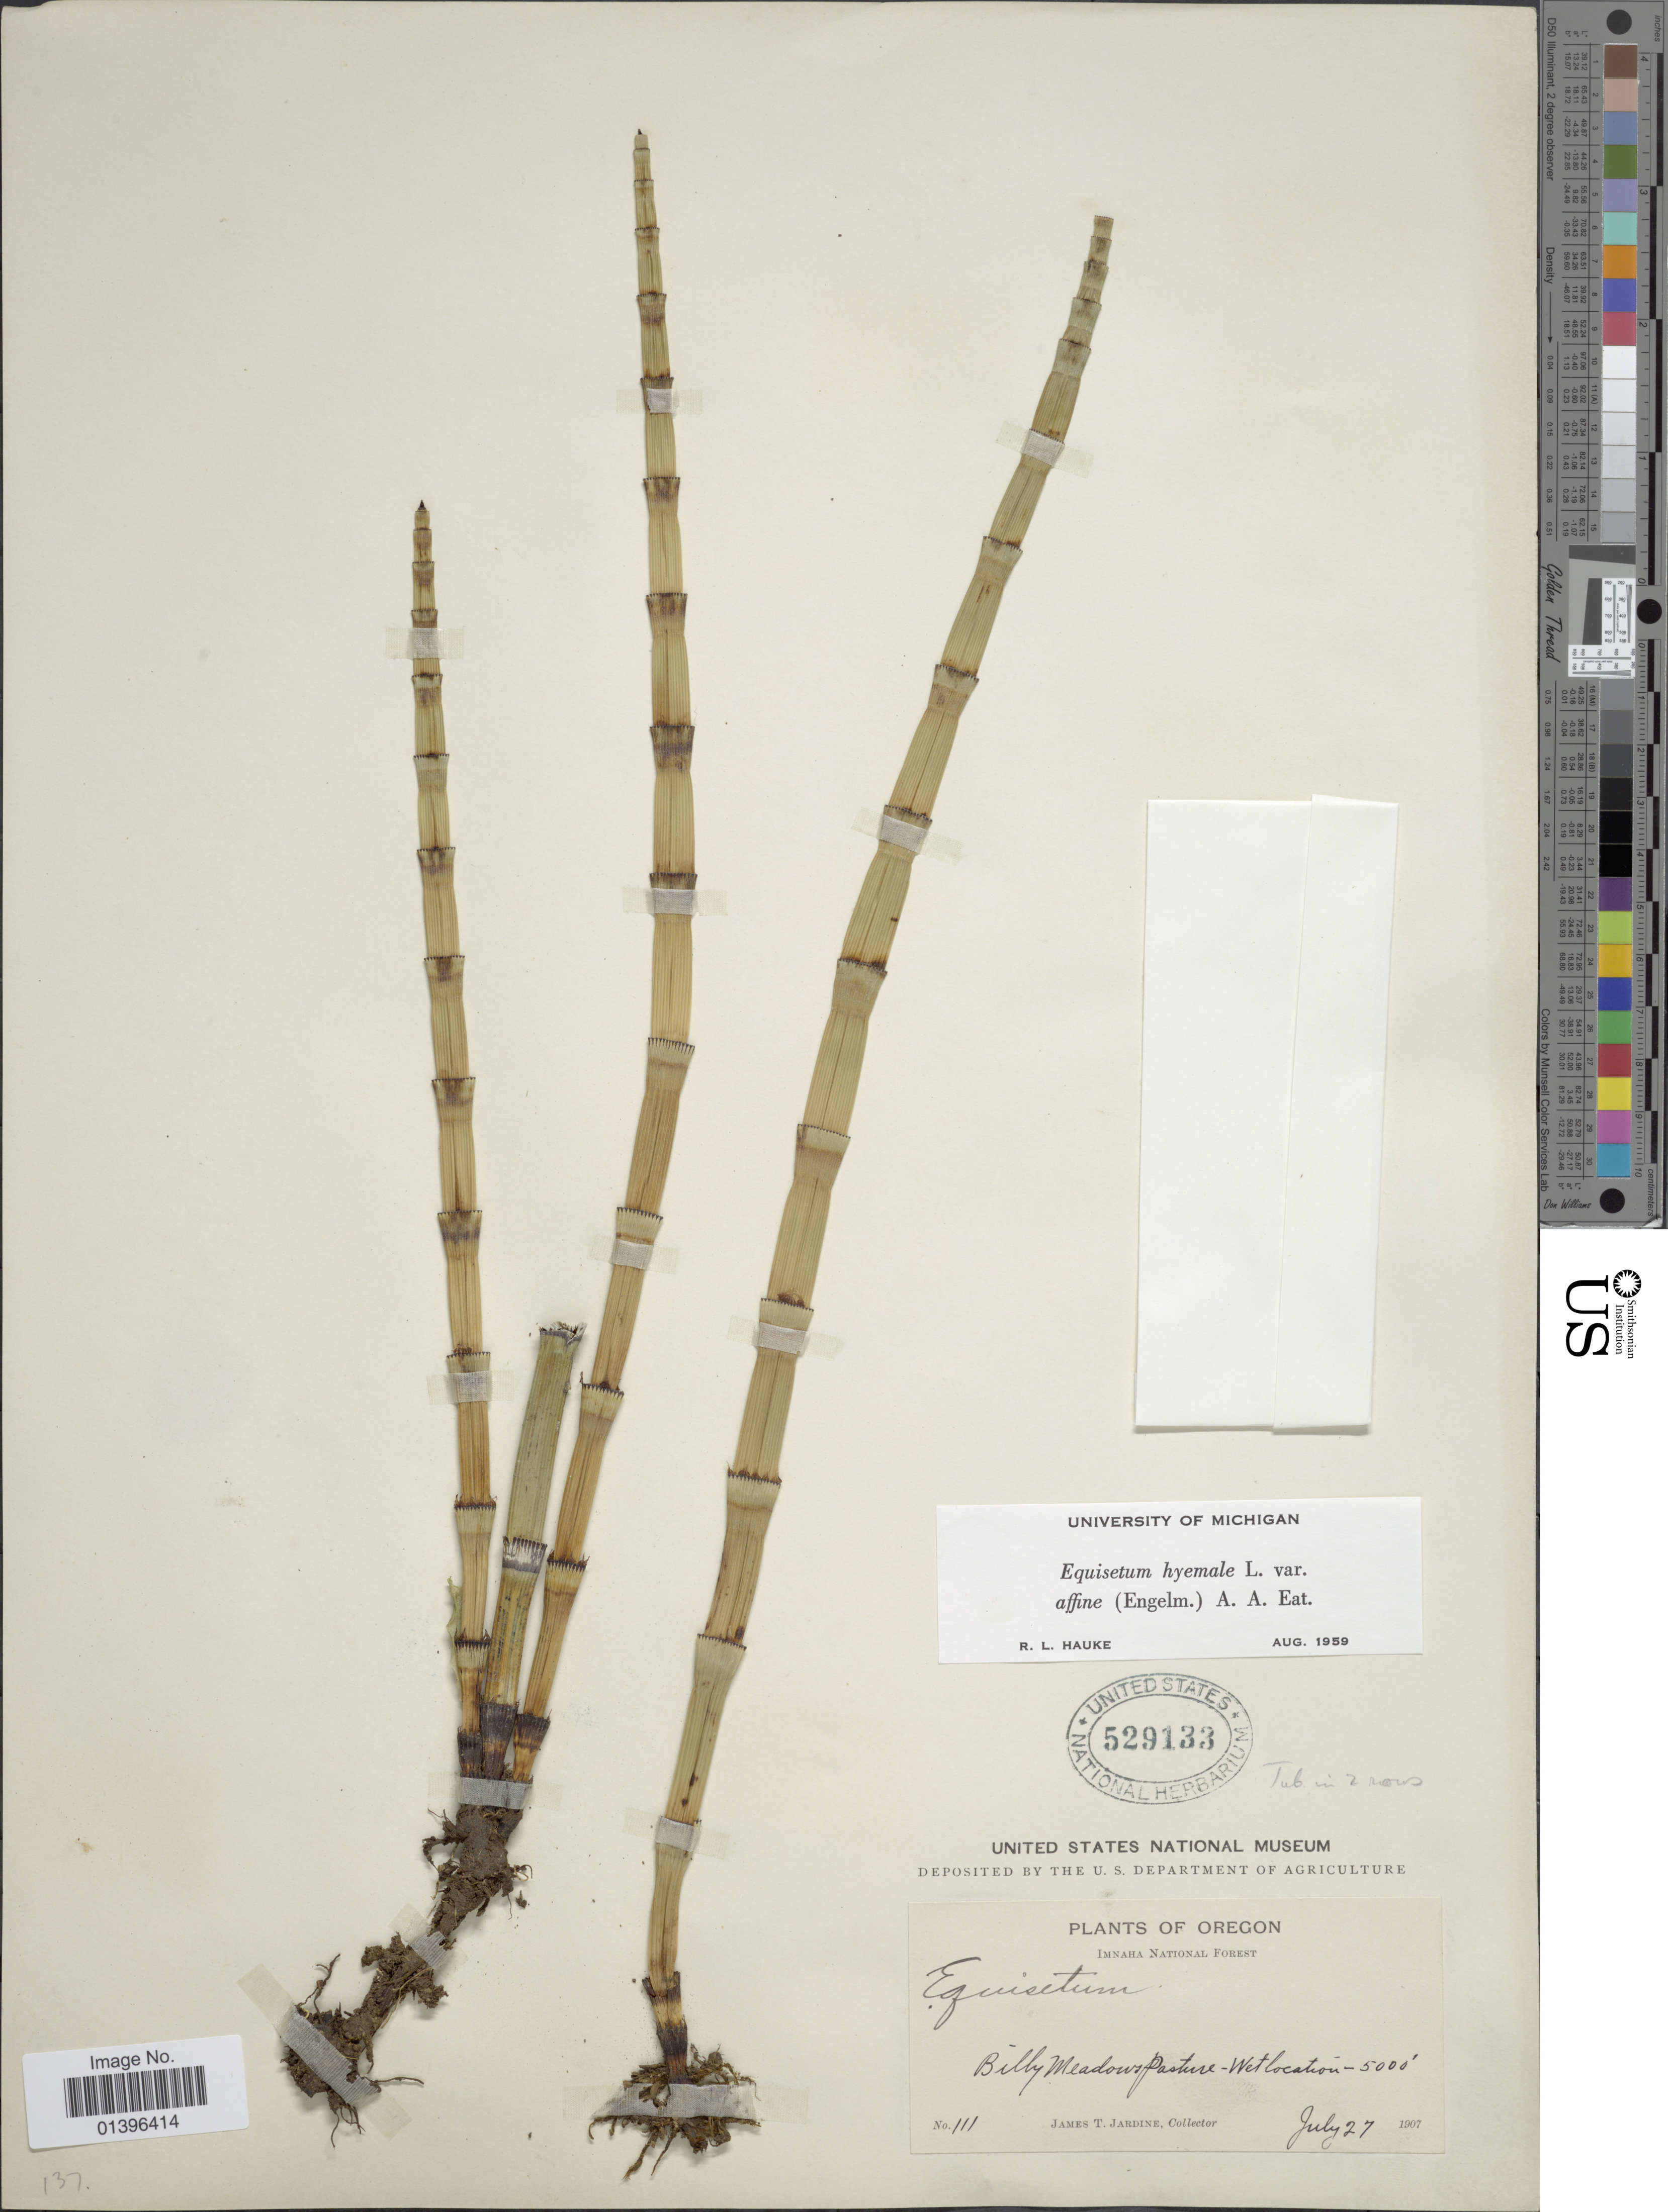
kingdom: Plantae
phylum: Tracheophyta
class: Polypodiopsida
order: Equisetales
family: Equisetaceae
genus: Equisetum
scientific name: Equisetum hyemale var. affine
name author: (Engelm.) A.A. Eaton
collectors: J. T. Jardine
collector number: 111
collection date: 1907-07-27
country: United States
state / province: Oregon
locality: Inmaha National Forest. Billy Meadows Pasture-Wet location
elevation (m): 1524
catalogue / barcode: US 529133